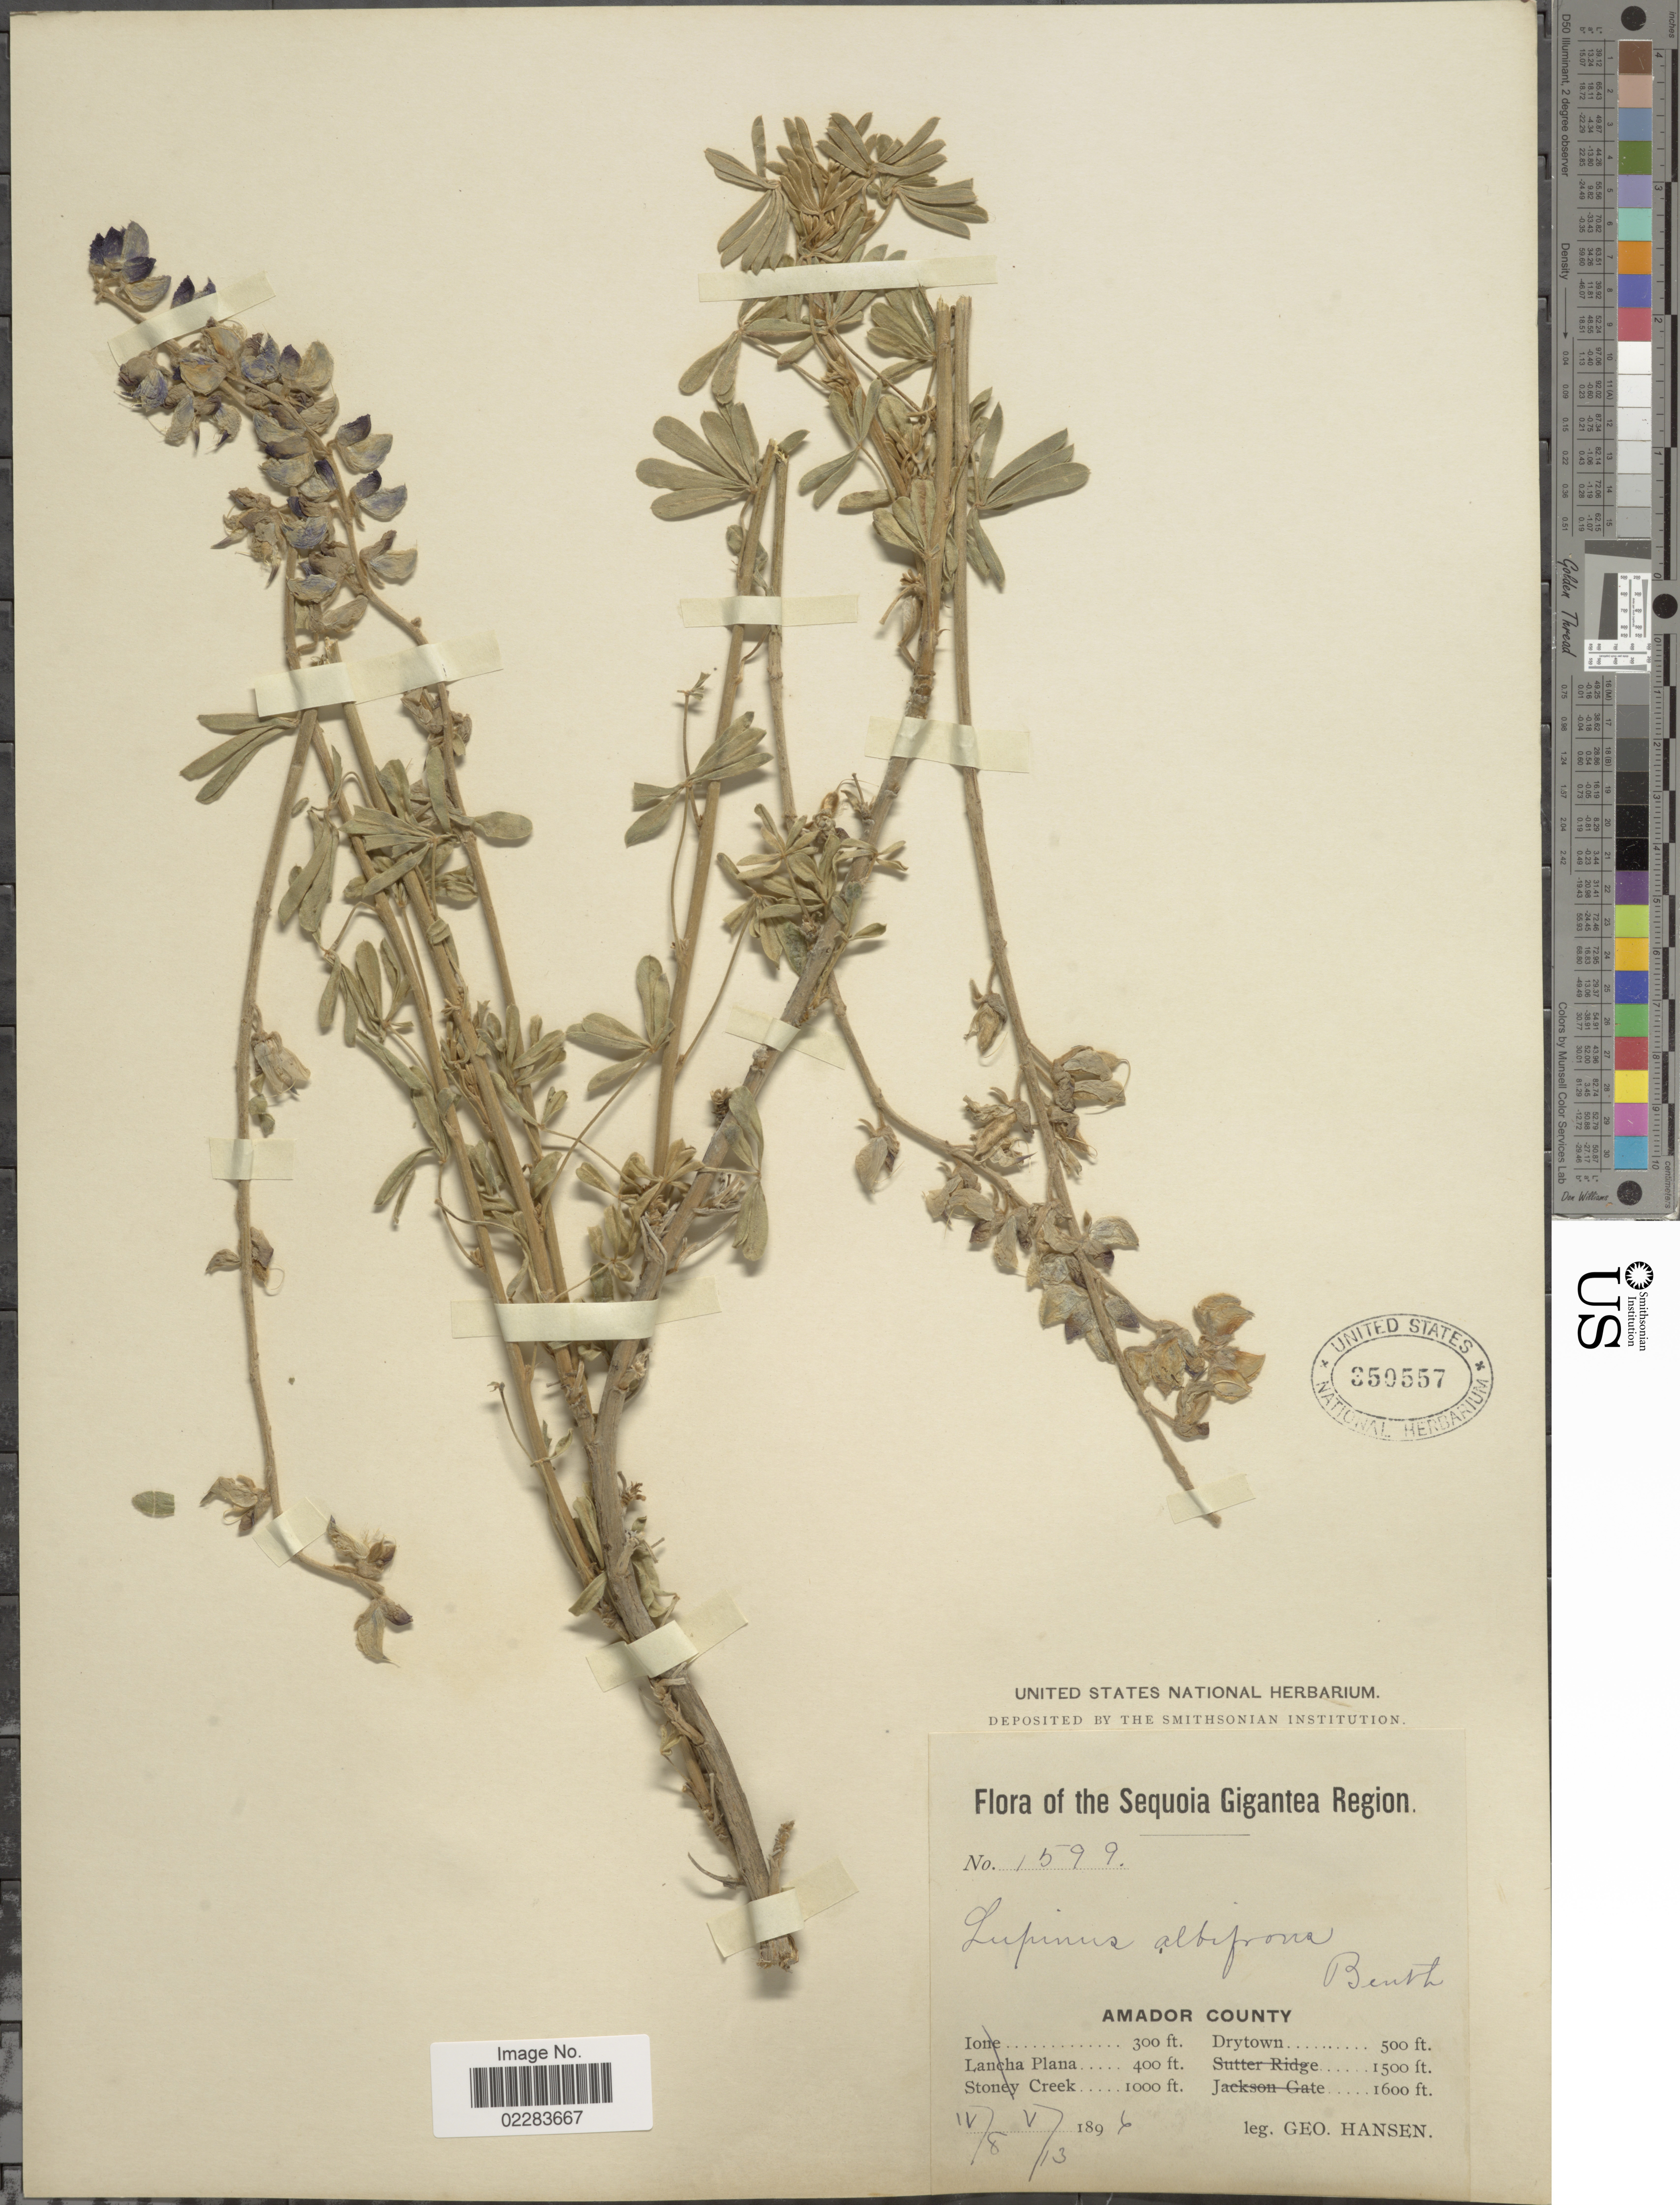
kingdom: Plantae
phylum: Tracheophyta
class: Magnoliopsida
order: Fabales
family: Fabaceae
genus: Lupinus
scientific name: Lupinus albifrons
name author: Benth.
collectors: G. Hansen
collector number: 1599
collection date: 1896-04-08/1896-05-13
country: United States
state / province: California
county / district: Amador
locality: Sequoia Gigantea Region. Amador County. Drytown.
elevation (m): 152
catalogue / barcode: US 350557